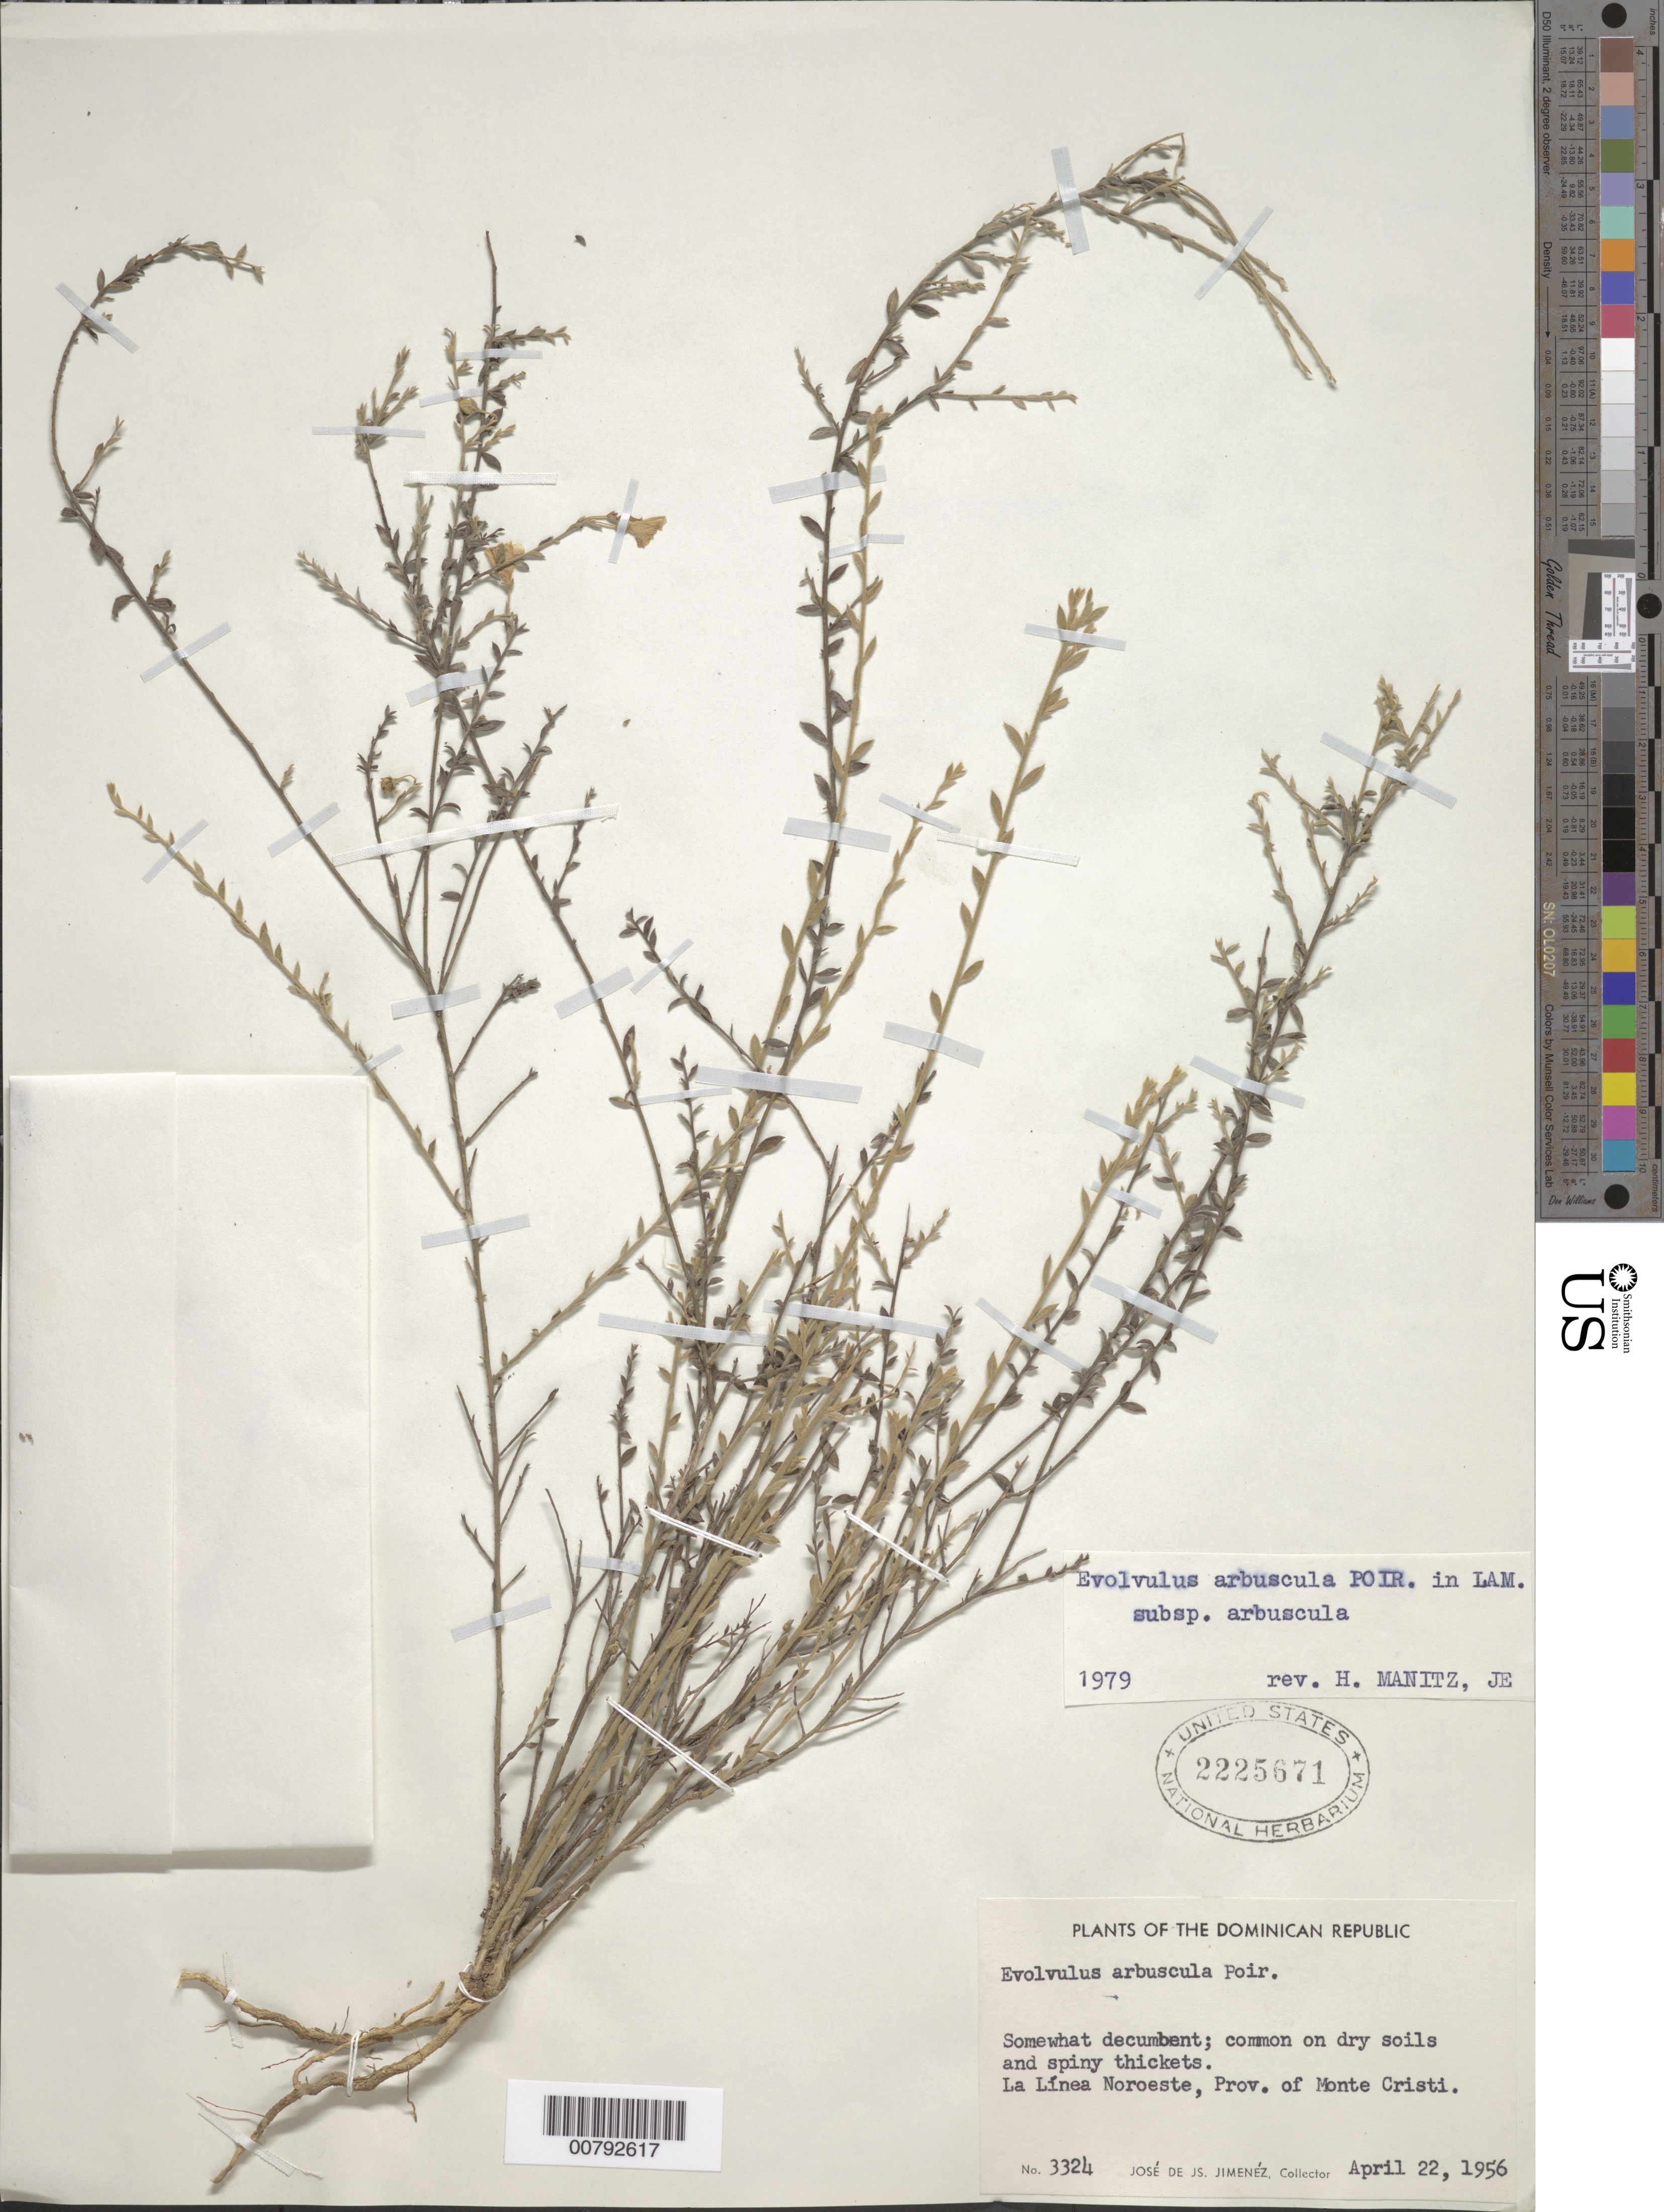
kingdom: Plantae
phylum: Tracheophyta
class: Magnoliopsida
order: Solanales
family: Convolvulaceae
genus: Evolvulus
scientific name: Evolvulus arbuscula subsp. arbuscula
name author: Poir.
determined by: Manitz, H.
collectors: J. J. Jiménez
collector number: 3324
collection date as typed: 22 Apr 1956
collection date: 1956-04-22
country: Dominican Republic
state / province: Monte Cristi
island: Hispaniola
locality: La Línea Noroeste.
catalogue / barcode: US 2225671